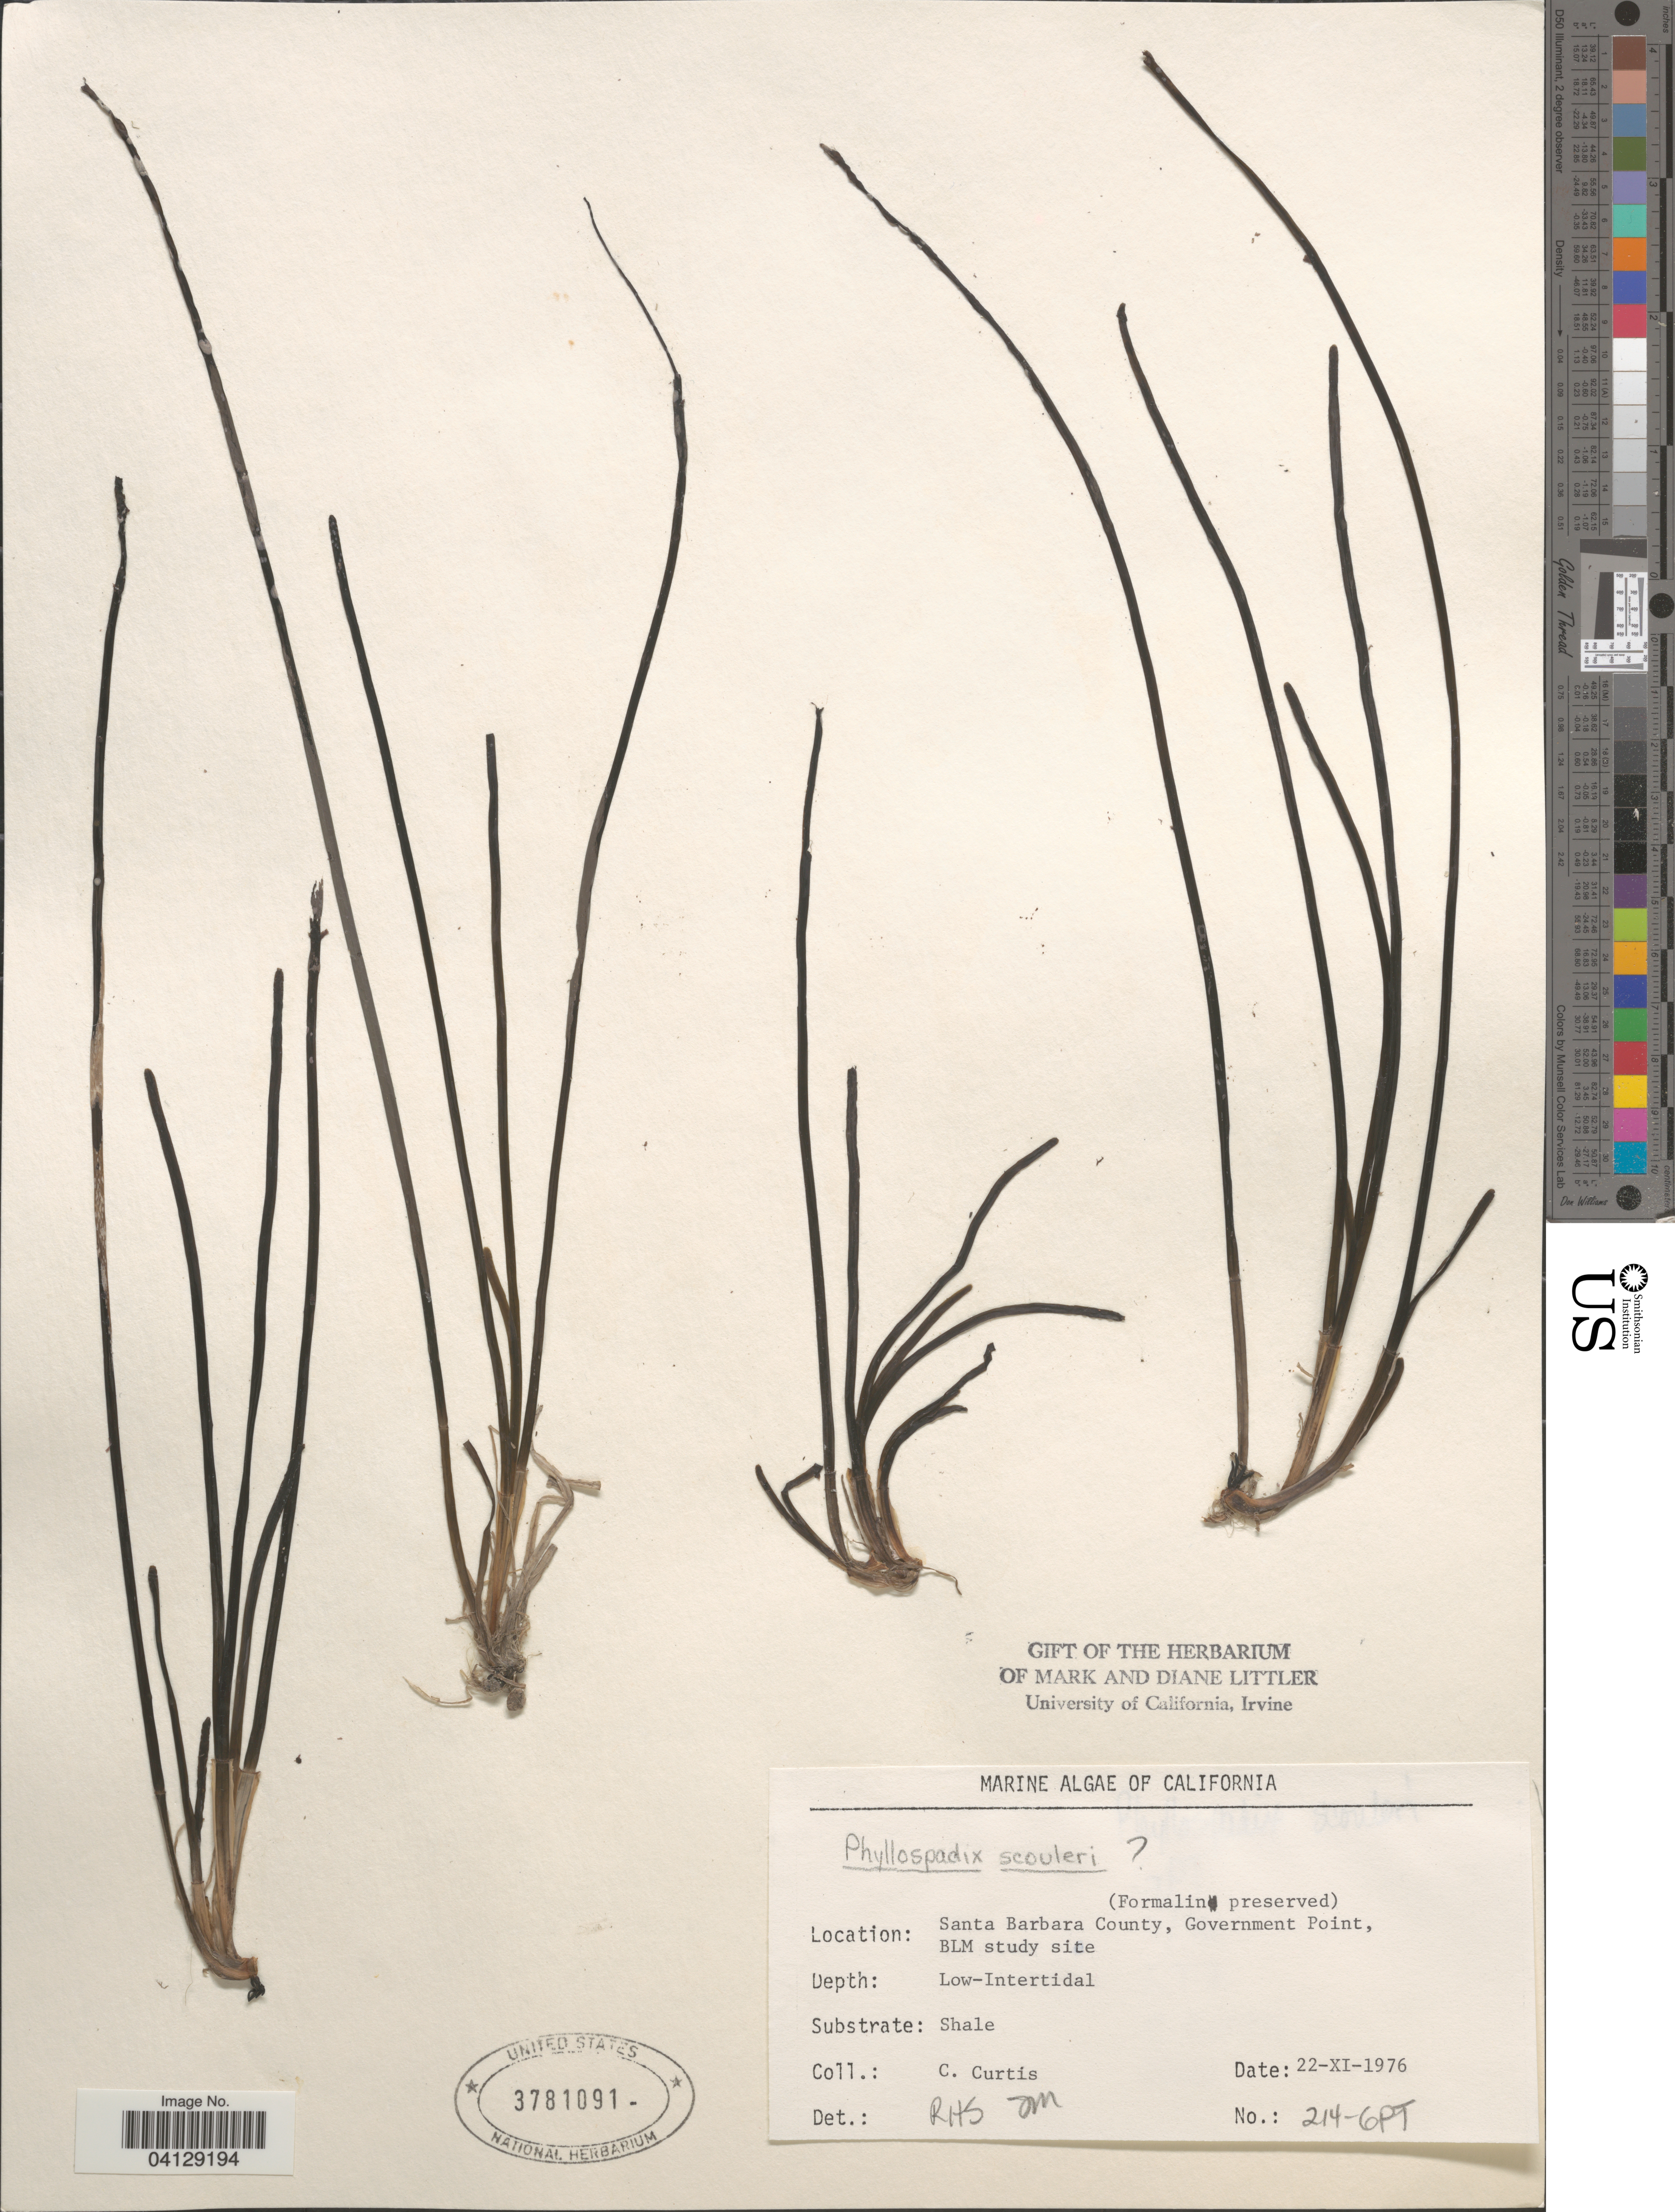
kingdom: Plantae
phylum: Tracheophyta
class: Liliopsida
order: Alismatales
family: Zosteraceae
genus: Phyllospadix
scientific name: Phyllospadix scouleri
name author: Hook.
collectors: C. Curtis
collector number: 214-GPT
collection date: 1976-11-22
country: United States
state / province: California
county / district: Santa Barbara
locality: Santa Barbara County, Government Point, BLM study site.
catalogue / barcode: US 3781091